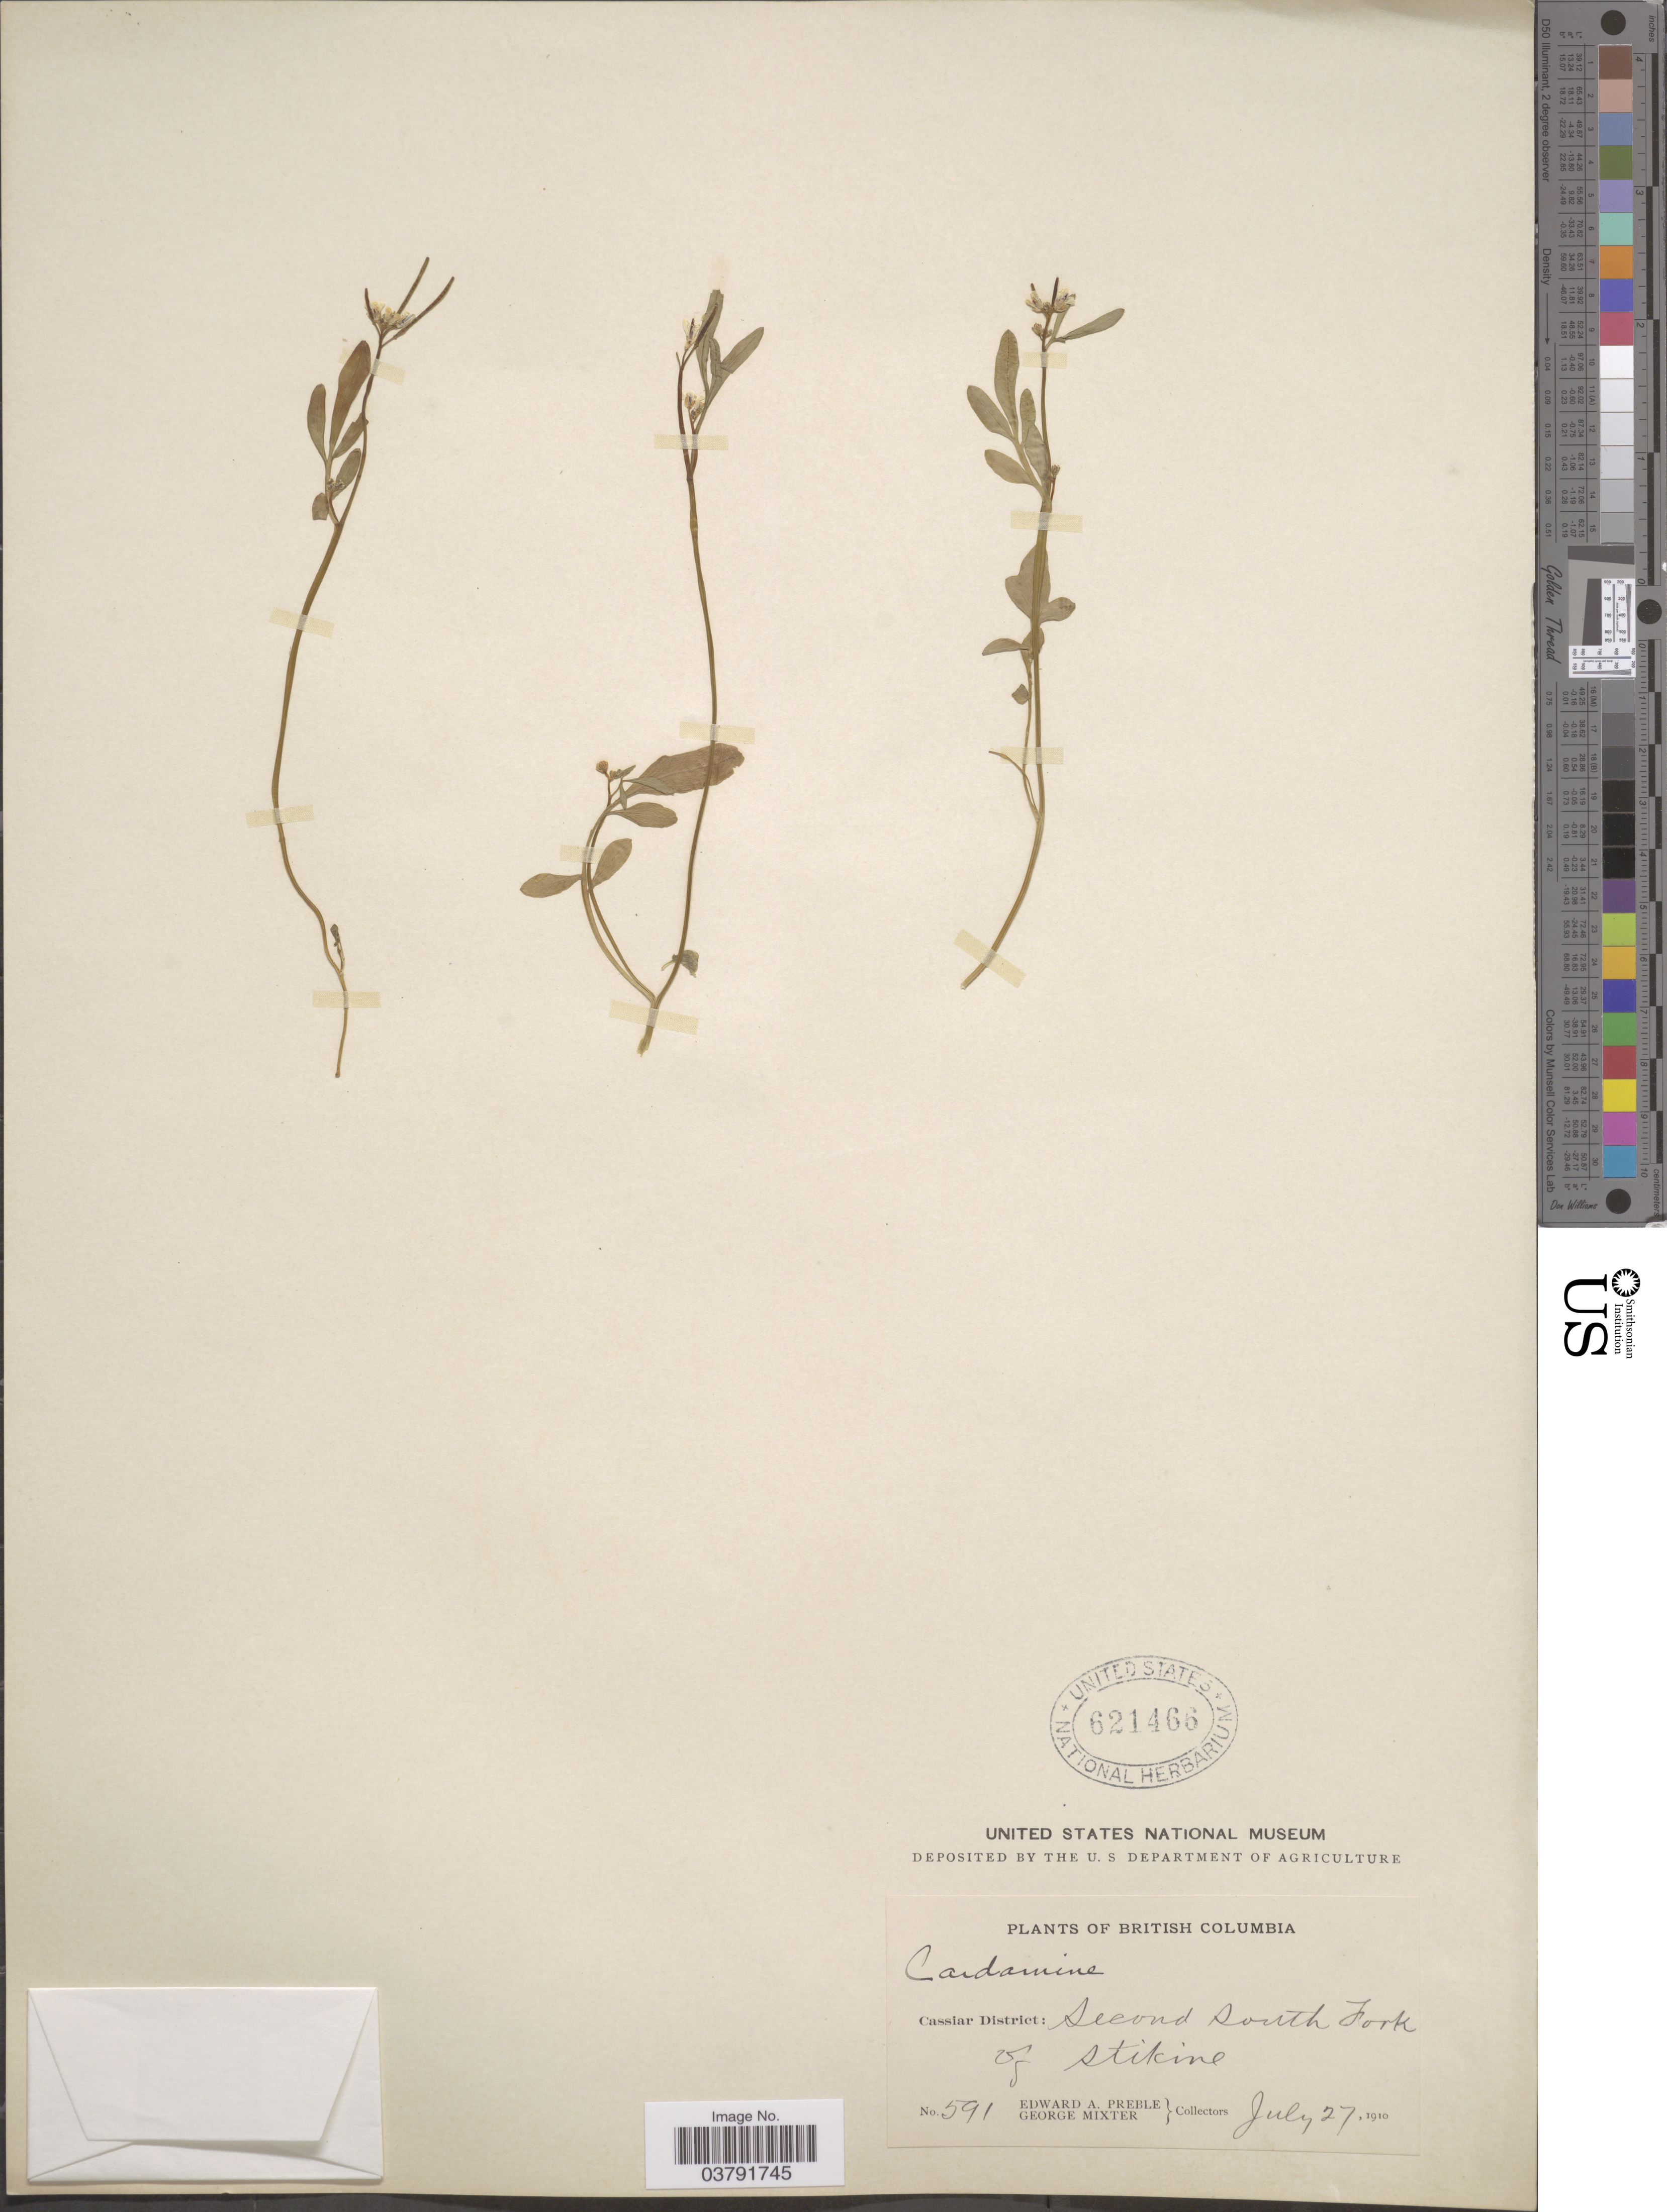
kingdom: Plantae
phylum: Tracheophyta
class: Magnoliopsida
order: Brassicales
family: Brassicaceae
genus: Dentaria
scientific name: Dentaria sp.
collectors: E. Preble & G. Mixter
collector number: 591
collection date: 1910-07-27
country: Canada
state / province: British Columbia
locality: Cassiar District: Second South Fork of Stikine.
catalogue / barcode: US 621466